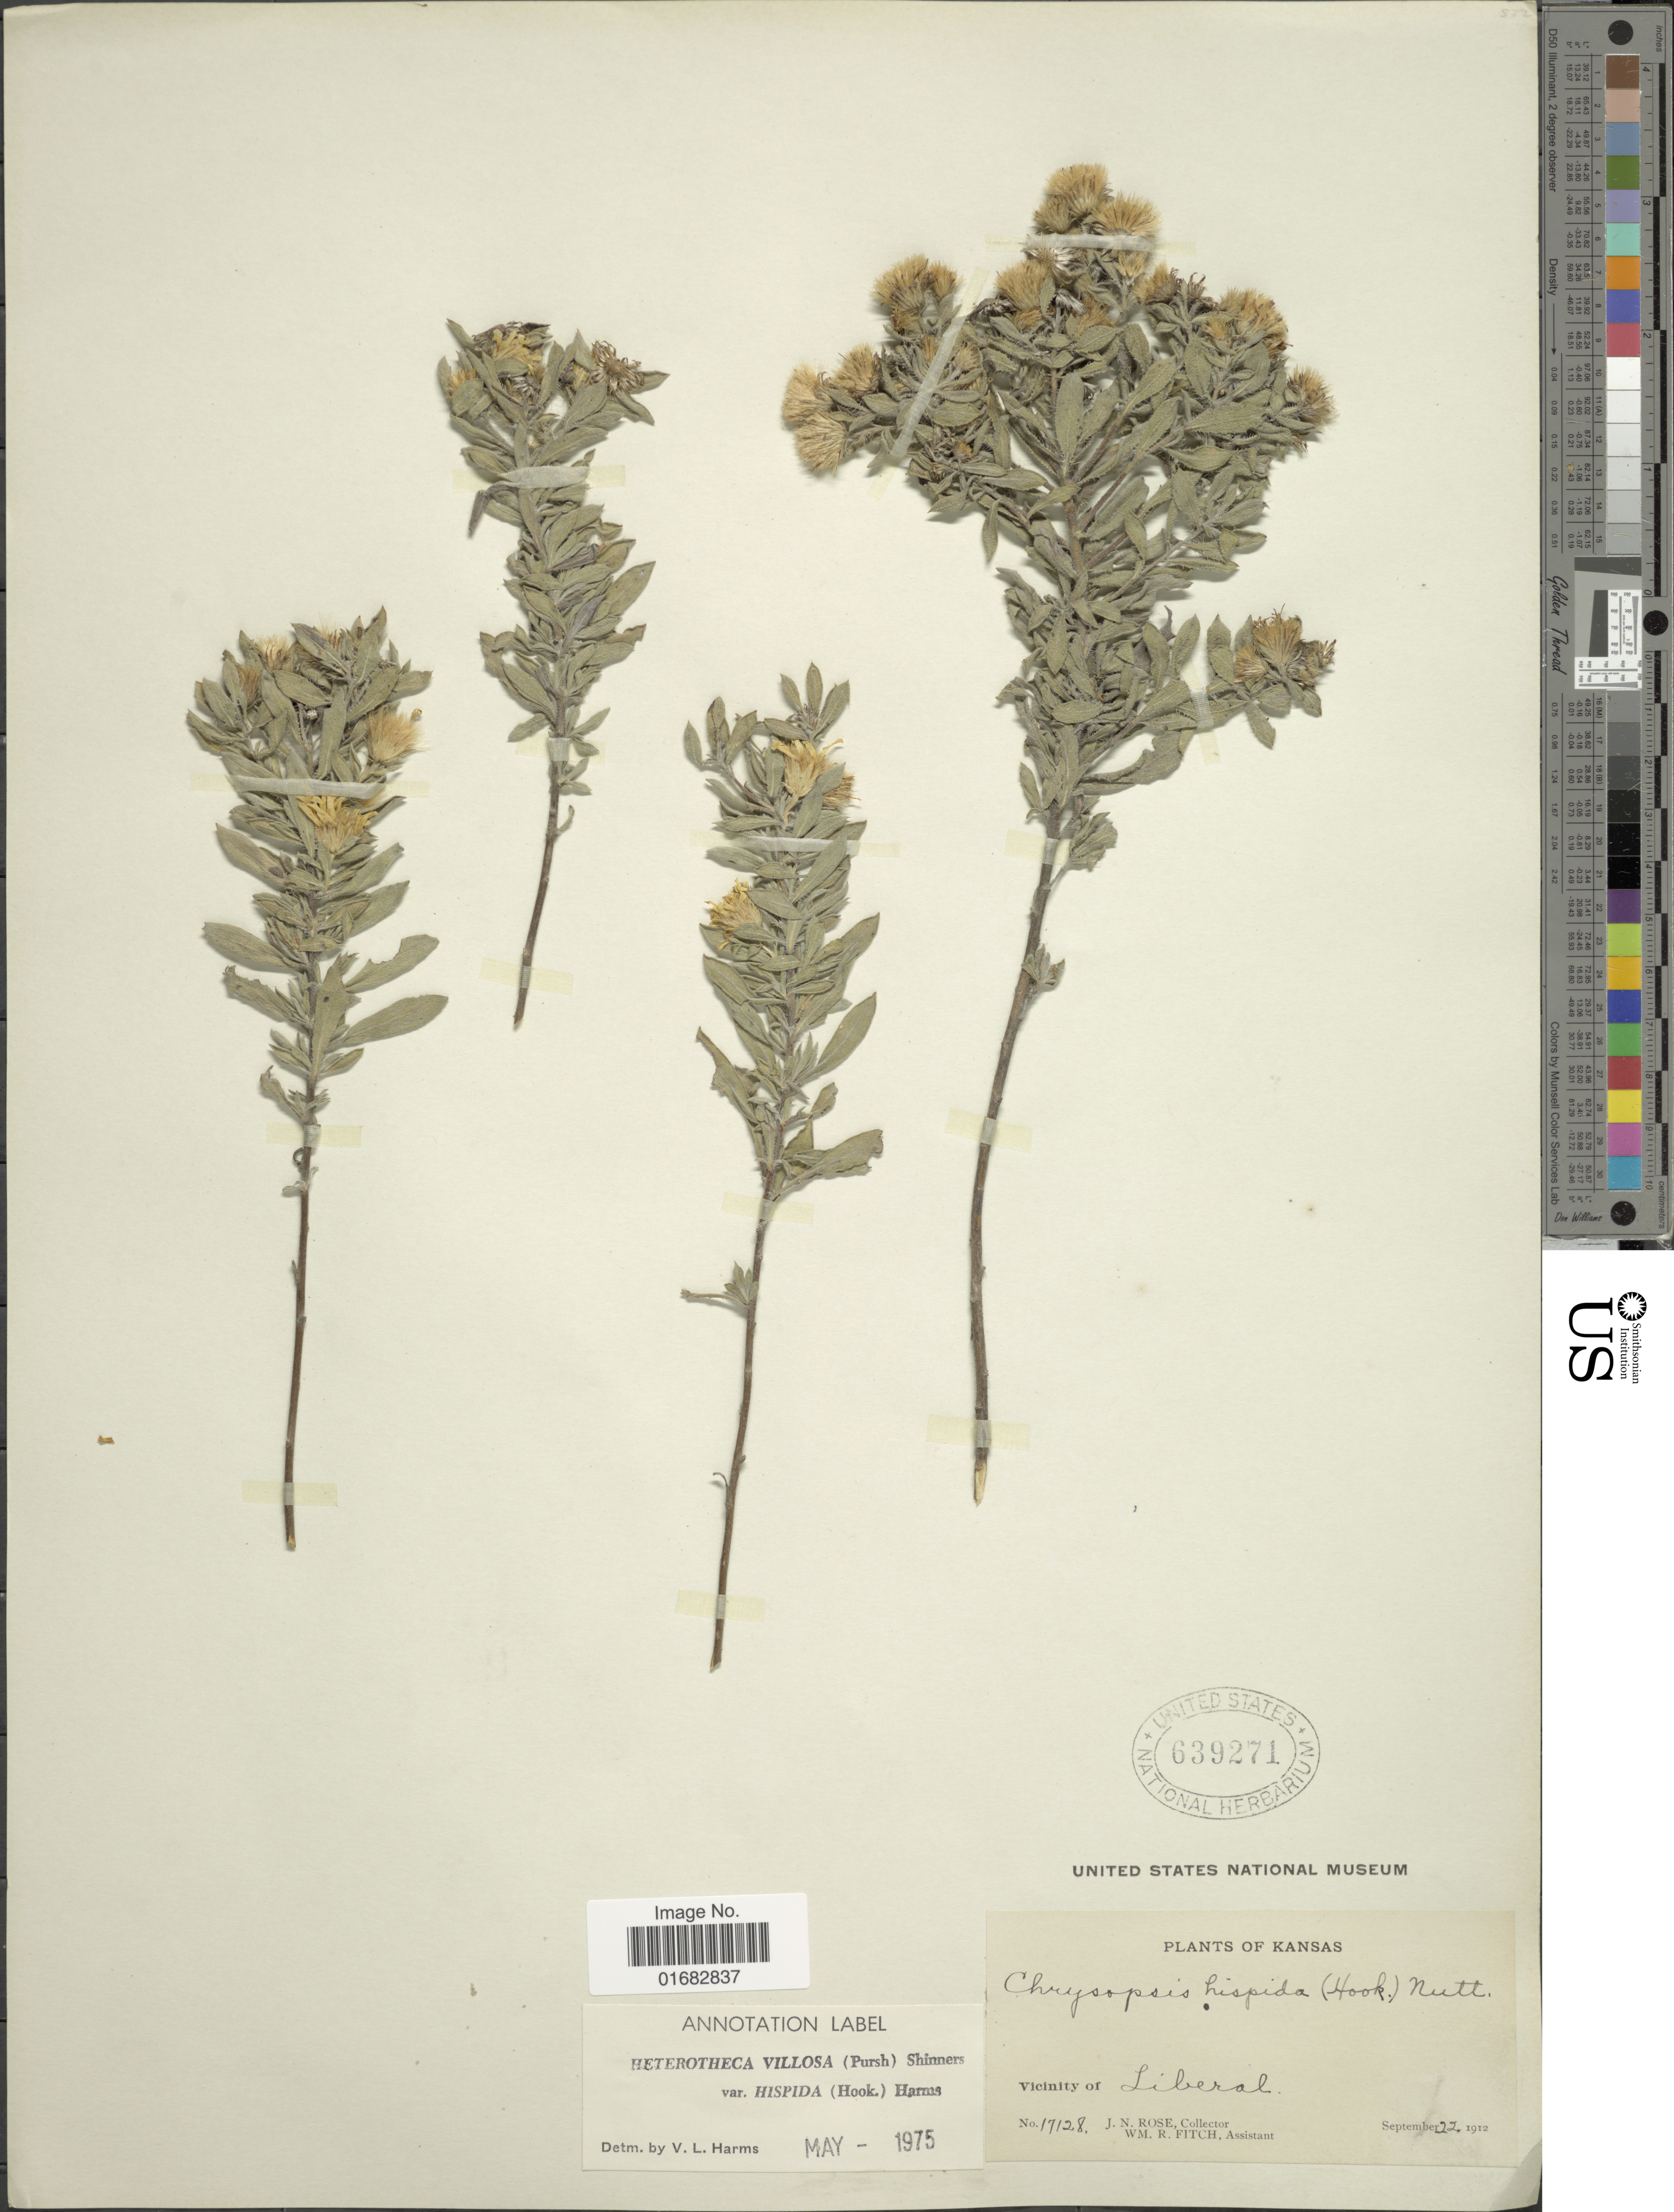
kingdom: Plantae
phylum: Tracheophyta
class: Magnoliopsida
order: Asterales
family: Asteraceae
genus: Heterotheca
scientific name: Heterotheca villosa var. hispida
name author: (Hook.) V.L. Harms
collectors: J. N. Rose & W. R. Fitch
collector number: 17128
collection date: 1912-09-22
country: United States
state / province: Kansas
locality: Vicinity of Liberal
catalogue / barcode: US 639271